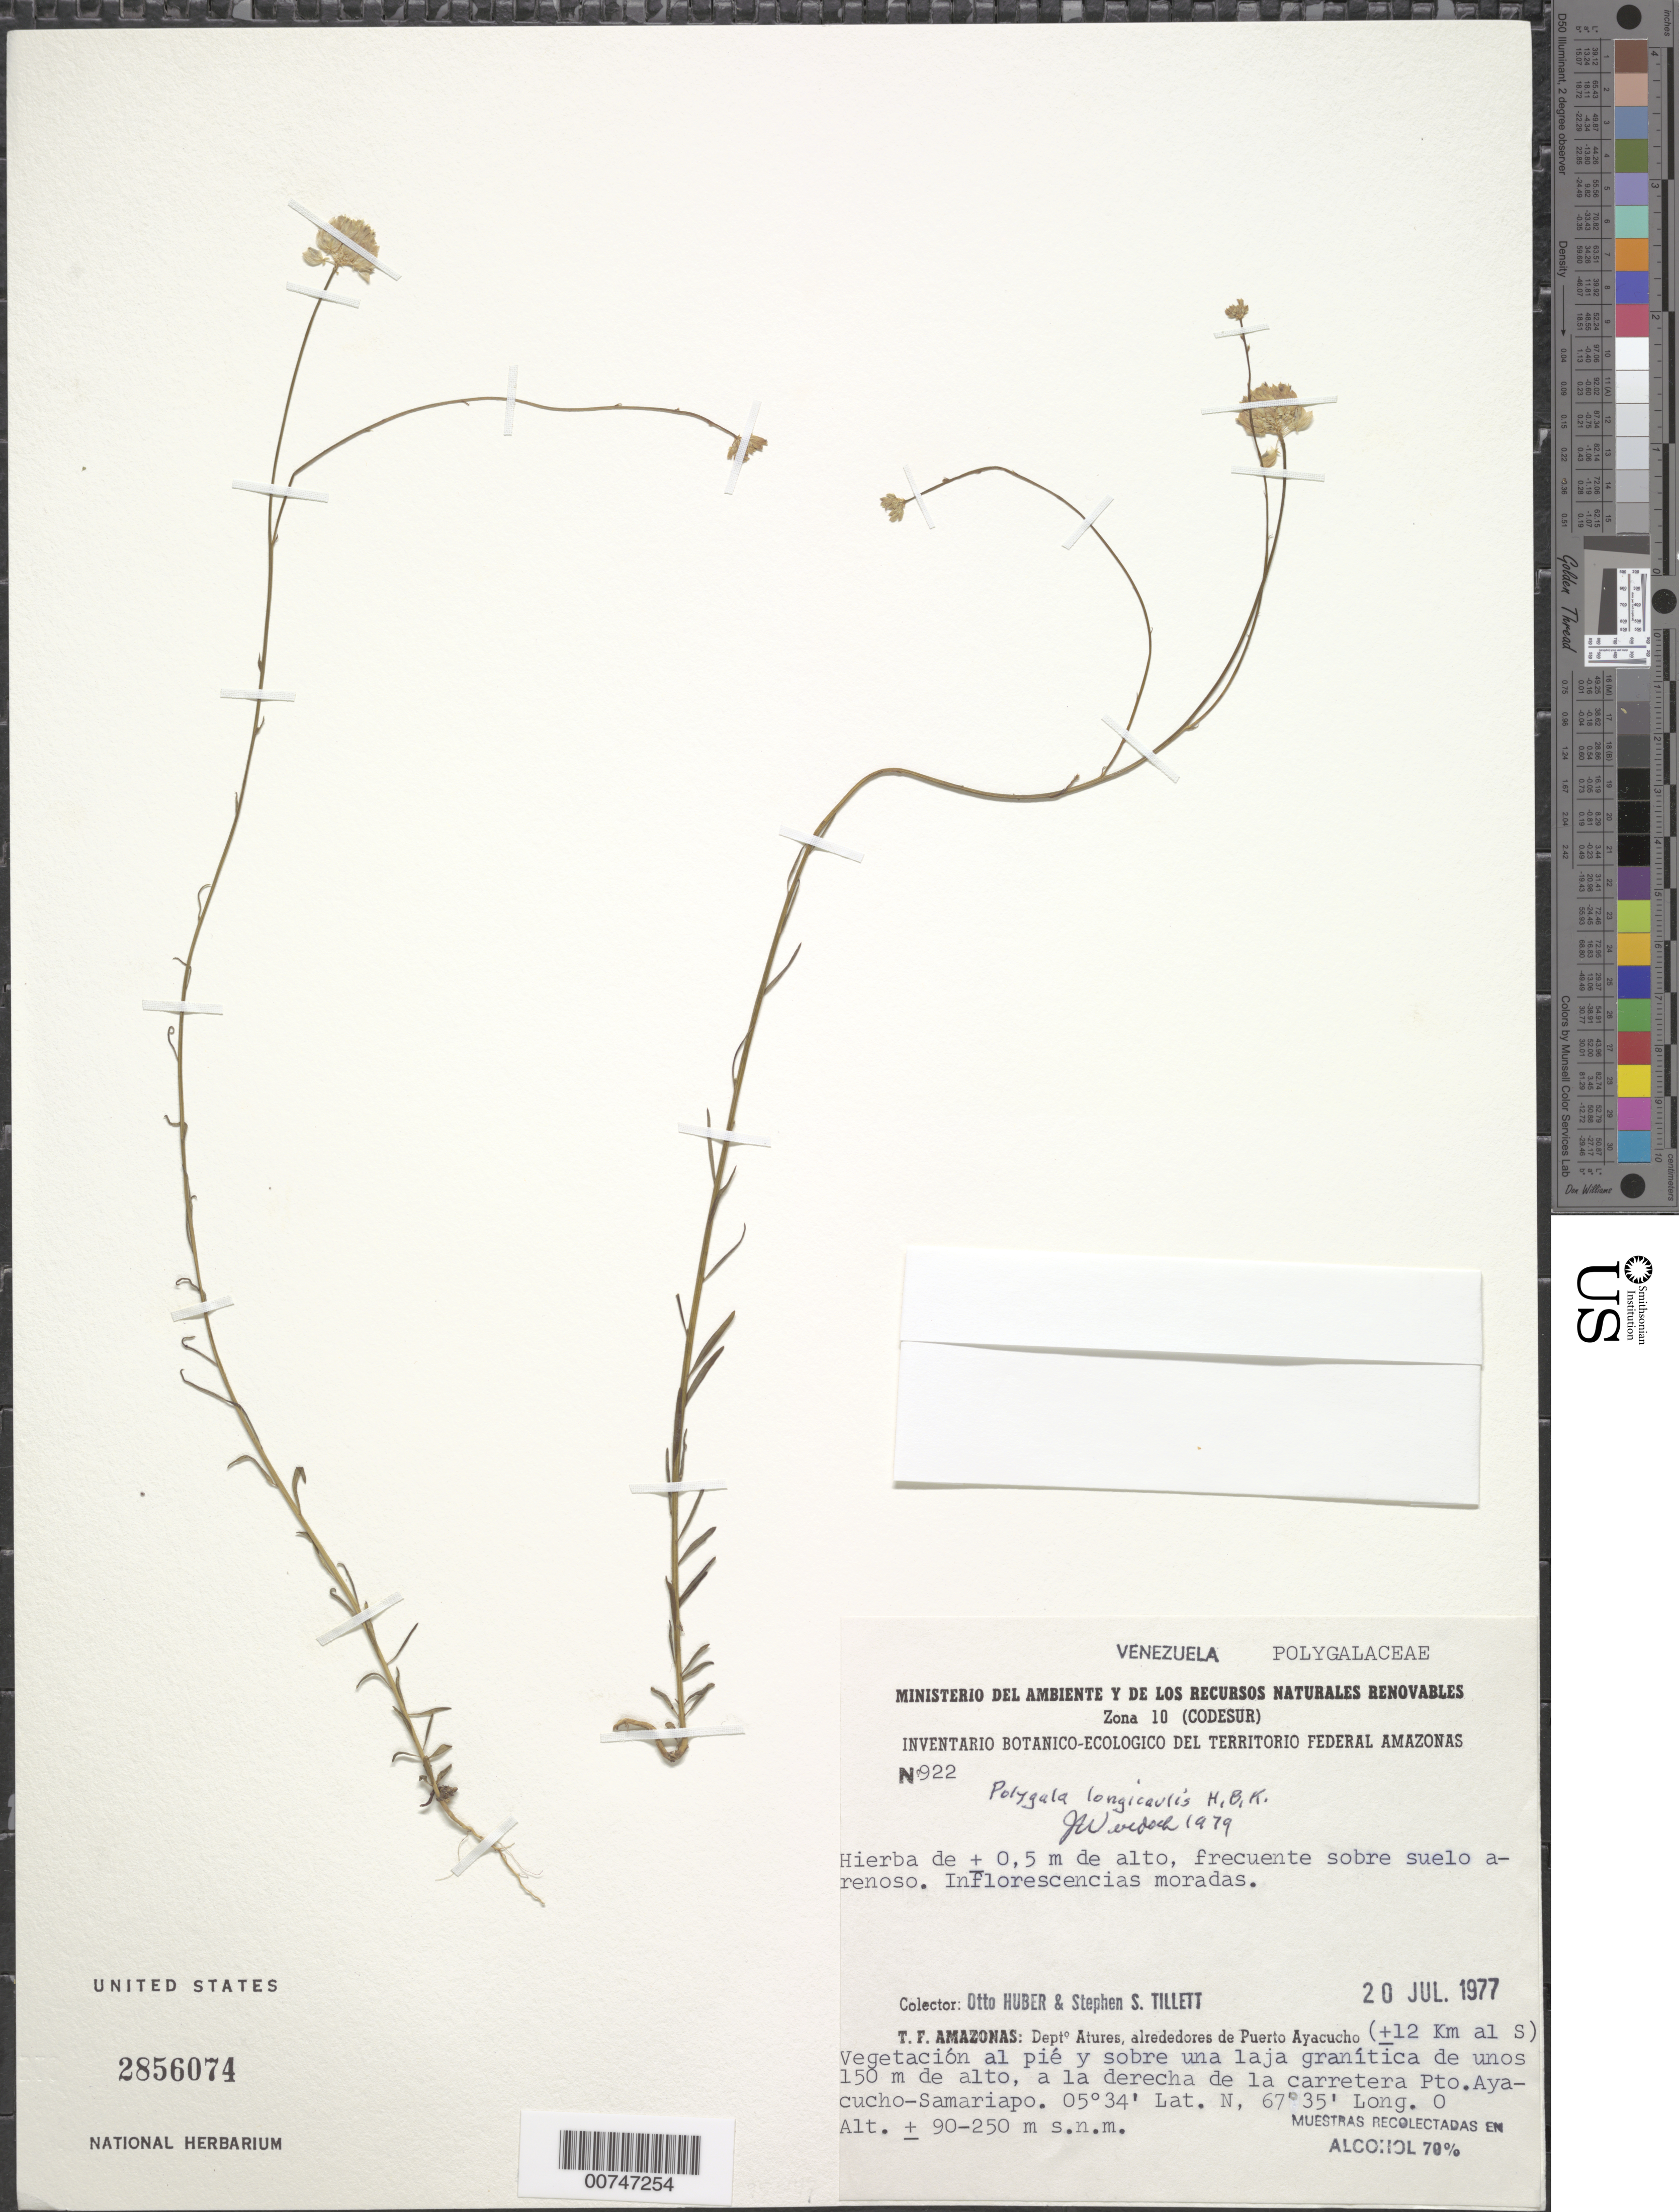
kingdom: Plantae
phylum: Tracheophyta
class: Magnoliopsida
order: Fabales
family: Polygalaceae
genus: Polygala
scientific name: Polygala longicaulis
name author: Kunth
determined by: Wurdack, John J., (US), US (UNITED STATES)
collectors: O. Huber & S. S. Tillett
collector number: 922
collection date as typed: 20-Jul-77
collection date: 1977-07-20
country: Venezuela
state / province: Amazonas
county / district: Atures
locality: Puerto Ayacucho, ±12 km al S, a la derecha de la carretera Pto Ayacucho-Samariapo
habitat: Sandy soil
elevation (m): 90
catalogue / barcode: US 2856074